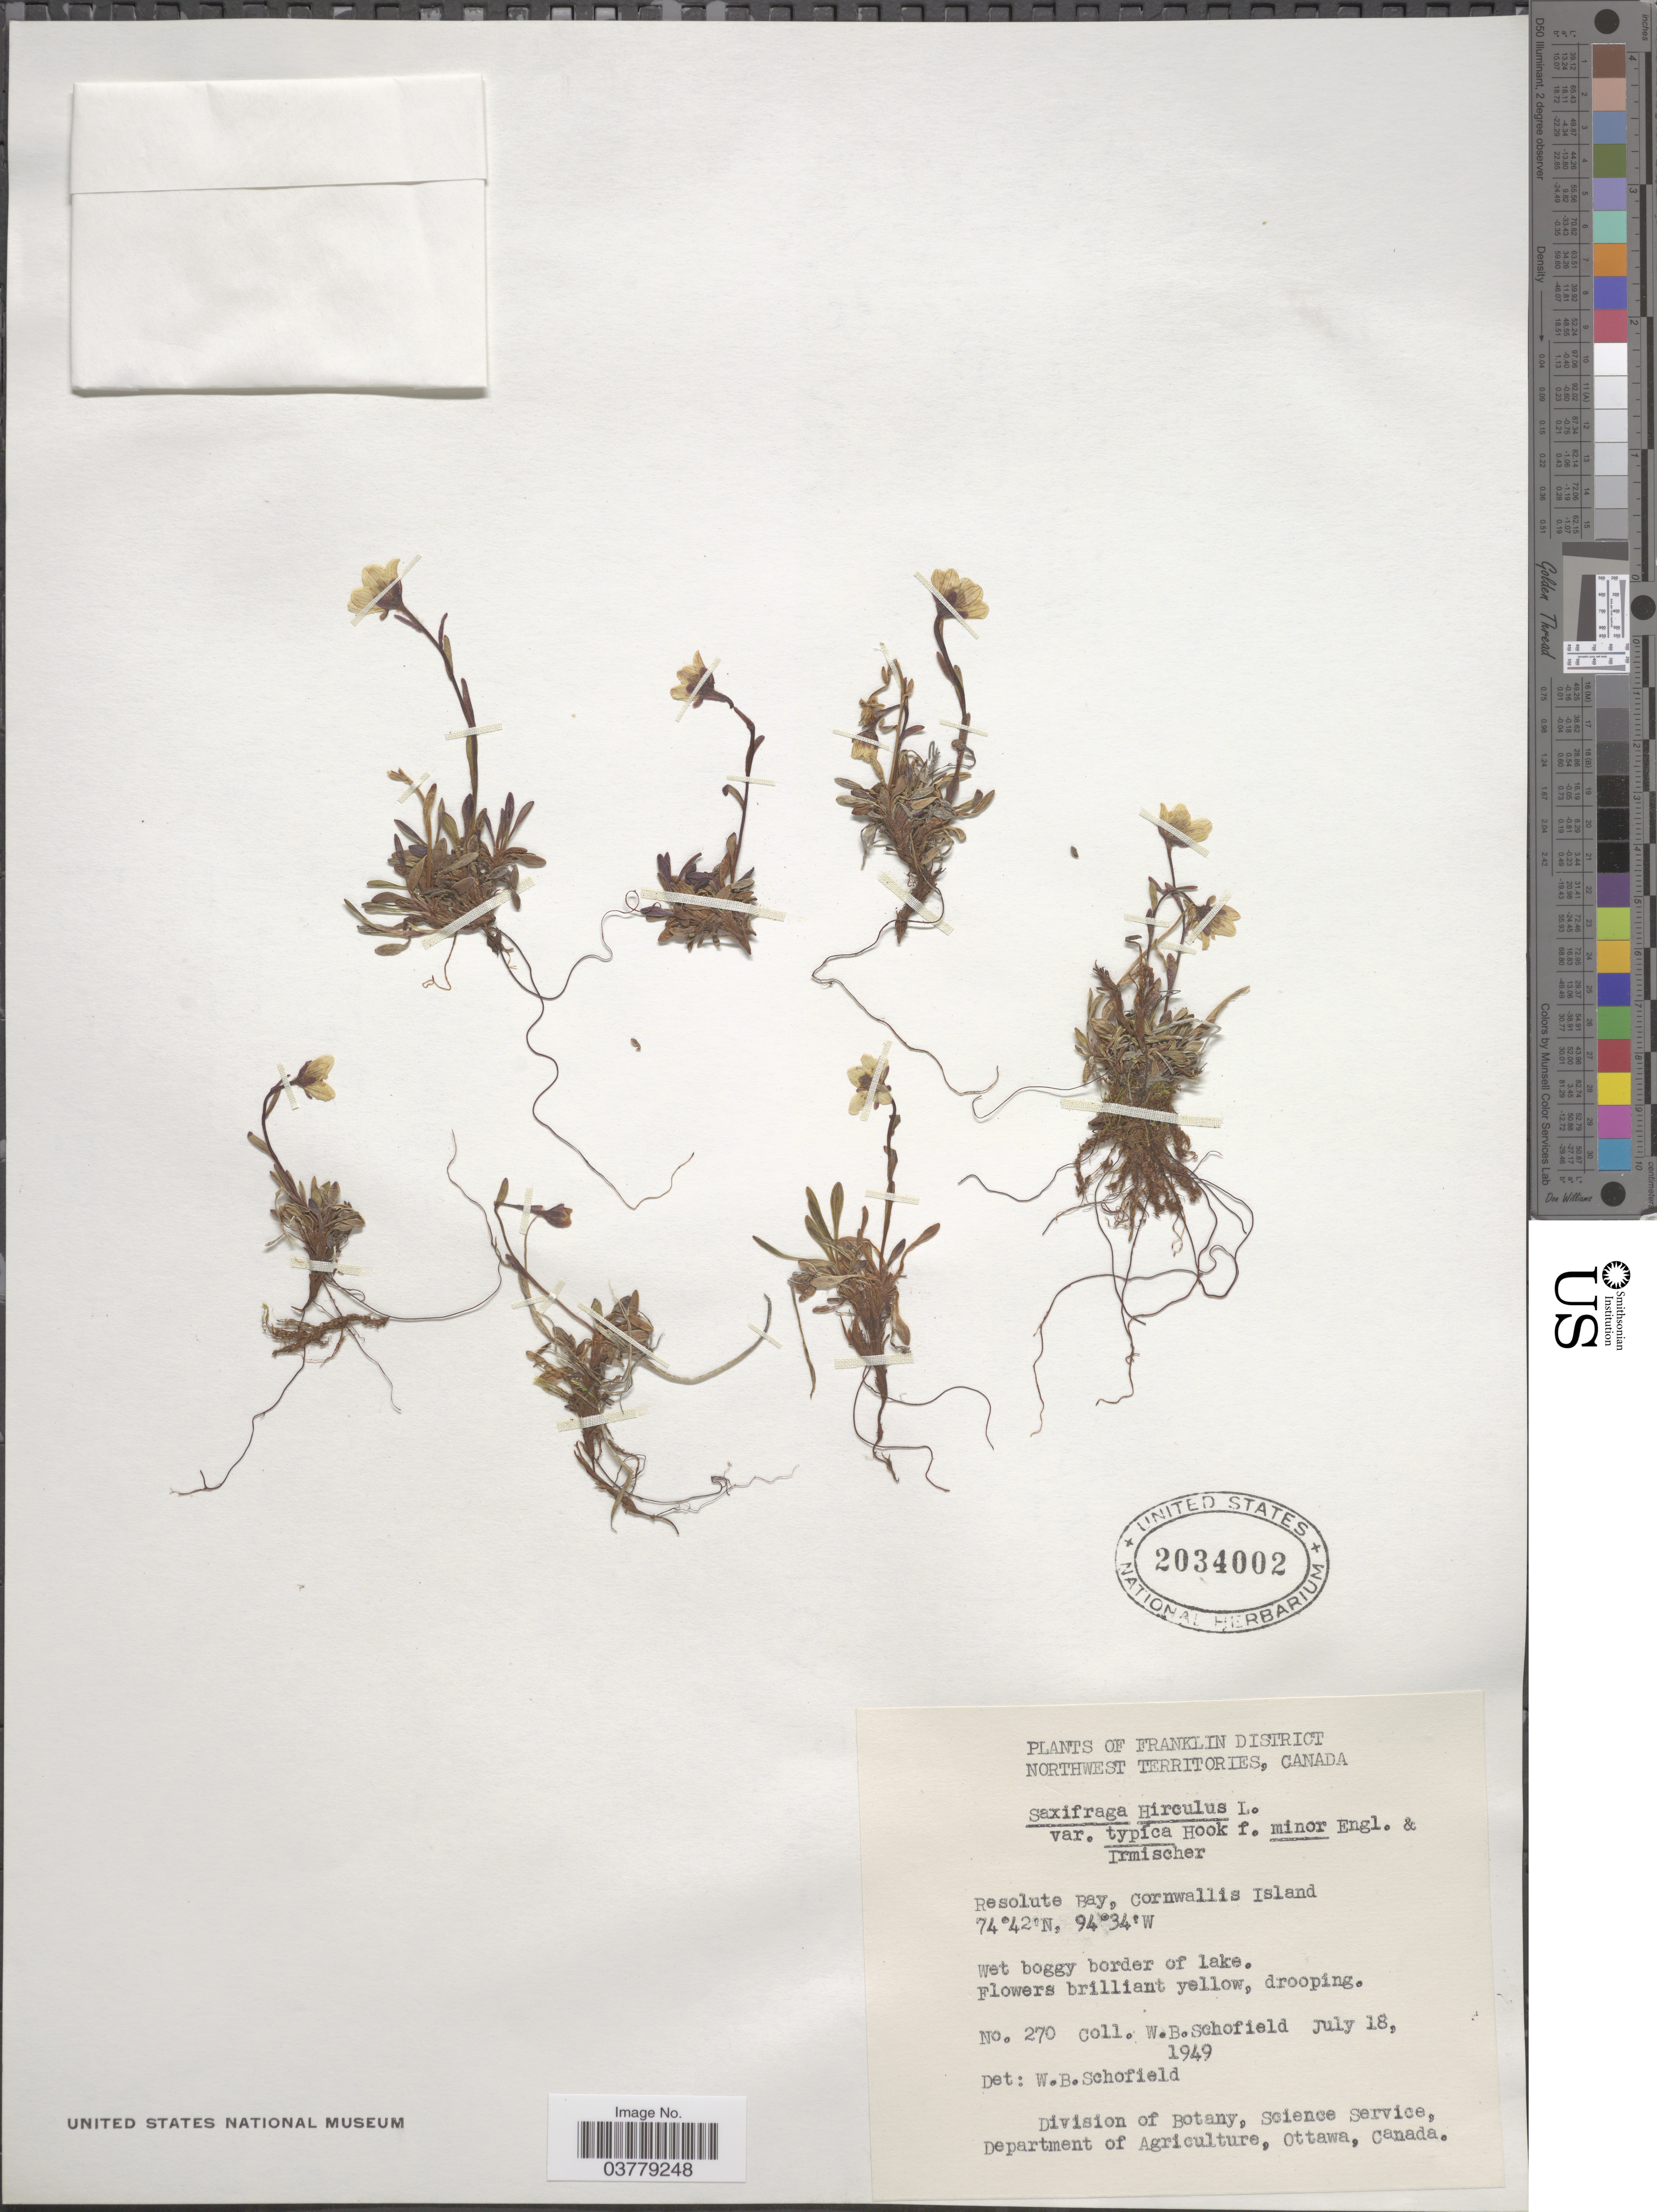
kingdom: Plantae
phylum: Tracheophyta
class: Magnoliopsida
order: Saxifragales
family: Saxifragaceae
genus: Saxifraga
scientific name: Saxifraga hirculus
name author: L.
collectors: W. Schofield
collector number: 270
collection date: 1949-07-18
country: Canada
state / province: Northwest Territories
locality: Franklin District. Resolute Bay, Cornwallis Island.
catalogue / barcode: US 2034002